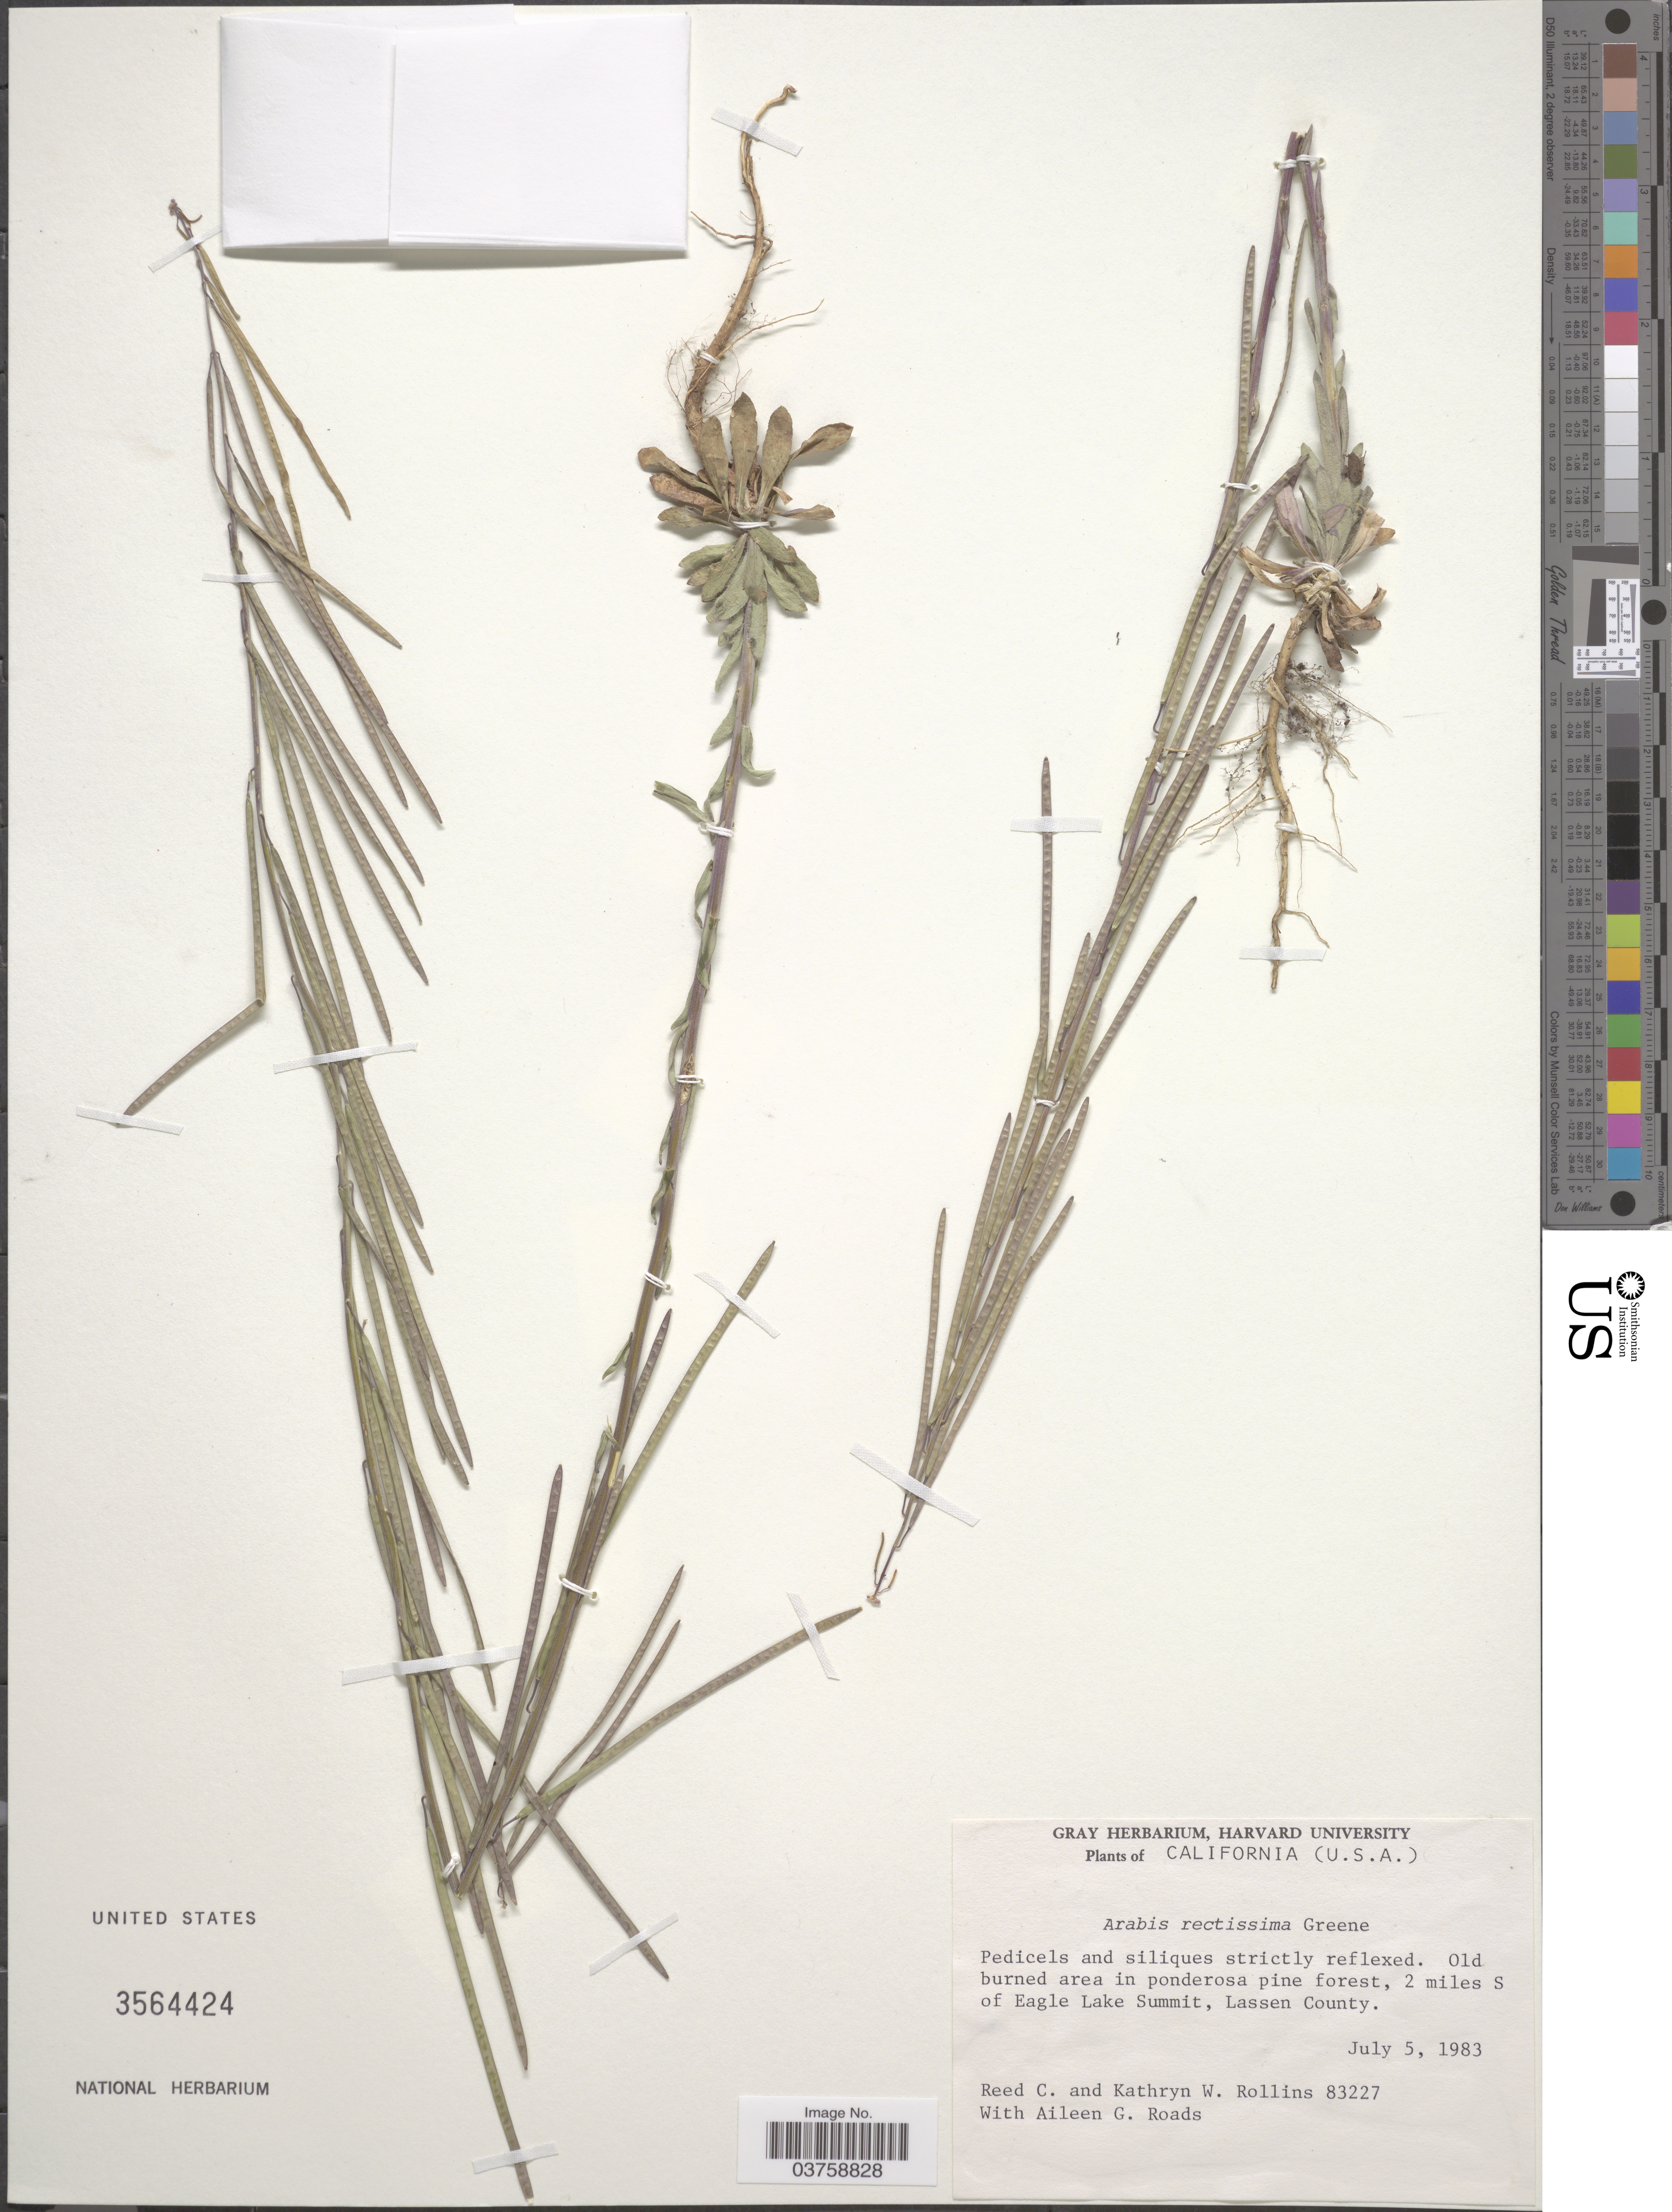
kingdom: Plantae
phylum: Tracheophyta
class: Magnoliopsida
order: Brassicales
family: Brassicaceae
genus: Arabis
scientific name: Arabis rectissima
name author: Greene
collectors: R. C. Rollins, K. W. Rollins & A. Roads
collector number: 83227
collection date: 1983-07-05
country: United States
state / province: California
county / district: Lassen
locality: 2 miles S of Eagle Lake Summit, Lassen County.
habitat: old burned area in ponderosa pine forest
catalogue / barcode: US 3564424